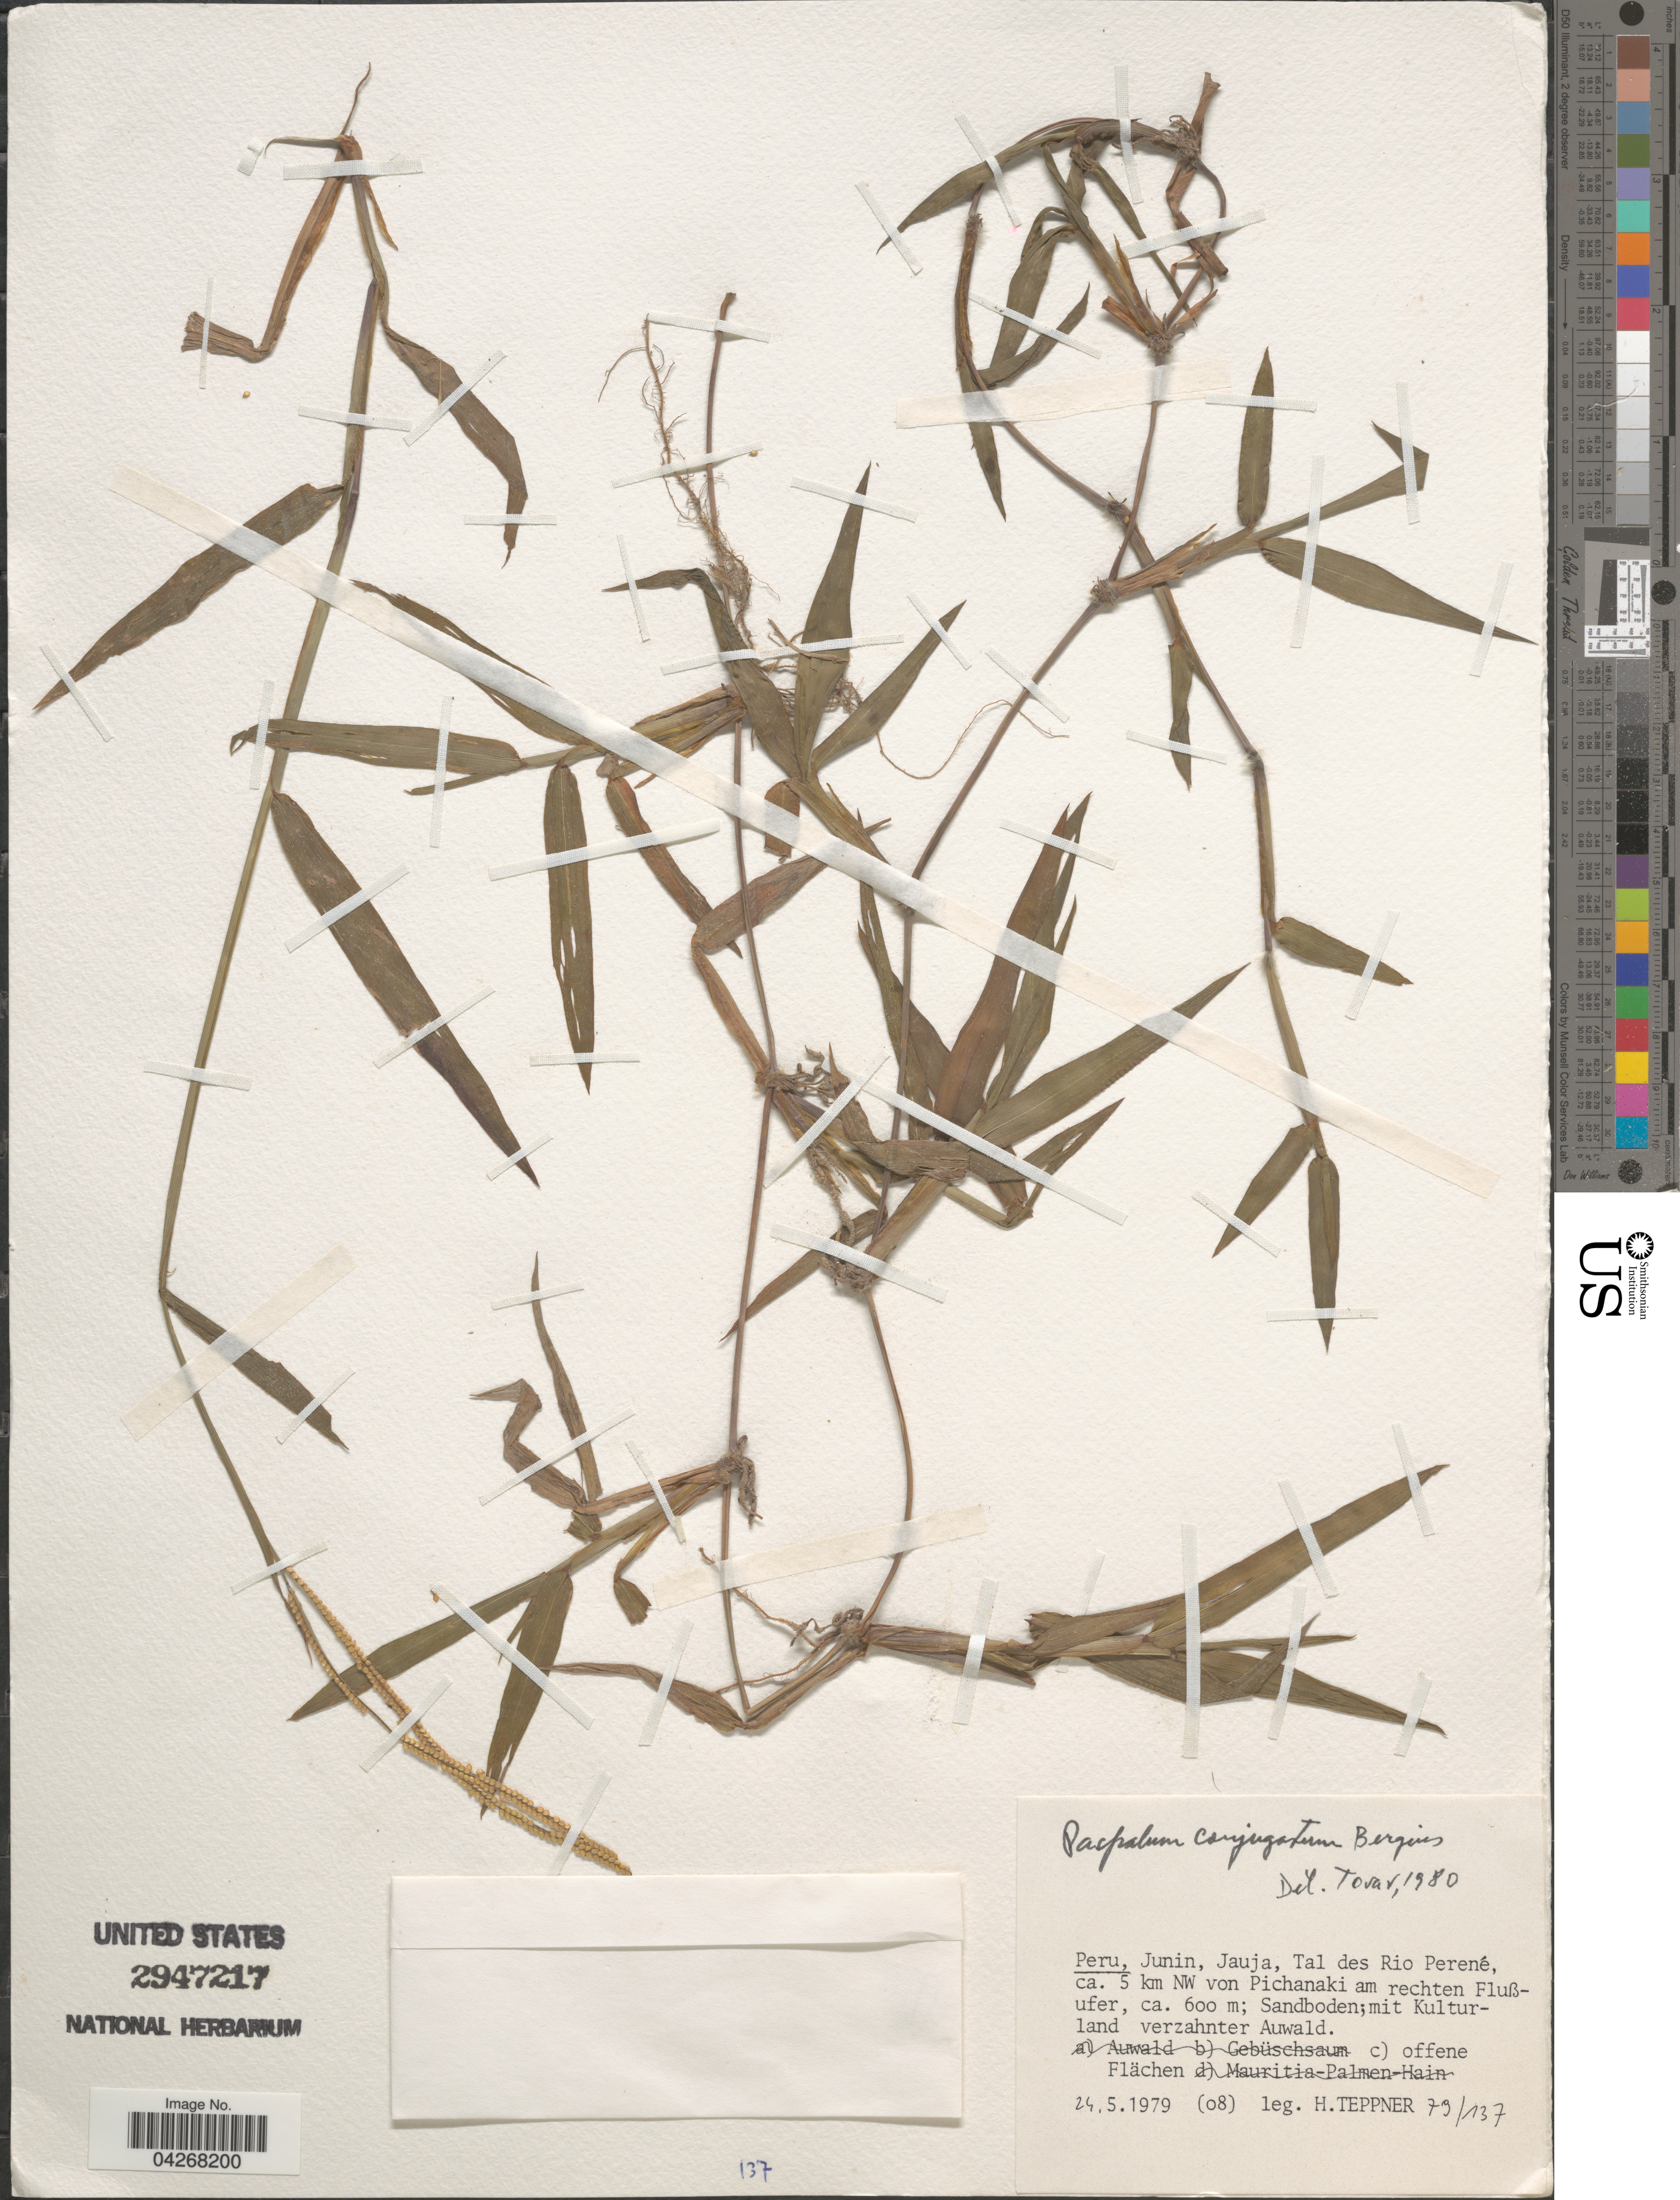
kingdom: Plantae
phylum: Tracheophyta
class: Liliopsida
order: Poales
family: Poaceae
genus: Paspalum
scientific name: Paspalum conjugatum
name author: P.J. Bergius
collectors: H. Teppner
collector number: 79/137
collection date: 1979-05-24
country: Peru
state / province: Junín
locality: Jauja, Tal des Rio Perené, ca. 5 km NW von Pichanaki am rechten Flußufer.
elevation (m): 600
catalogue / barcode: US 2947217